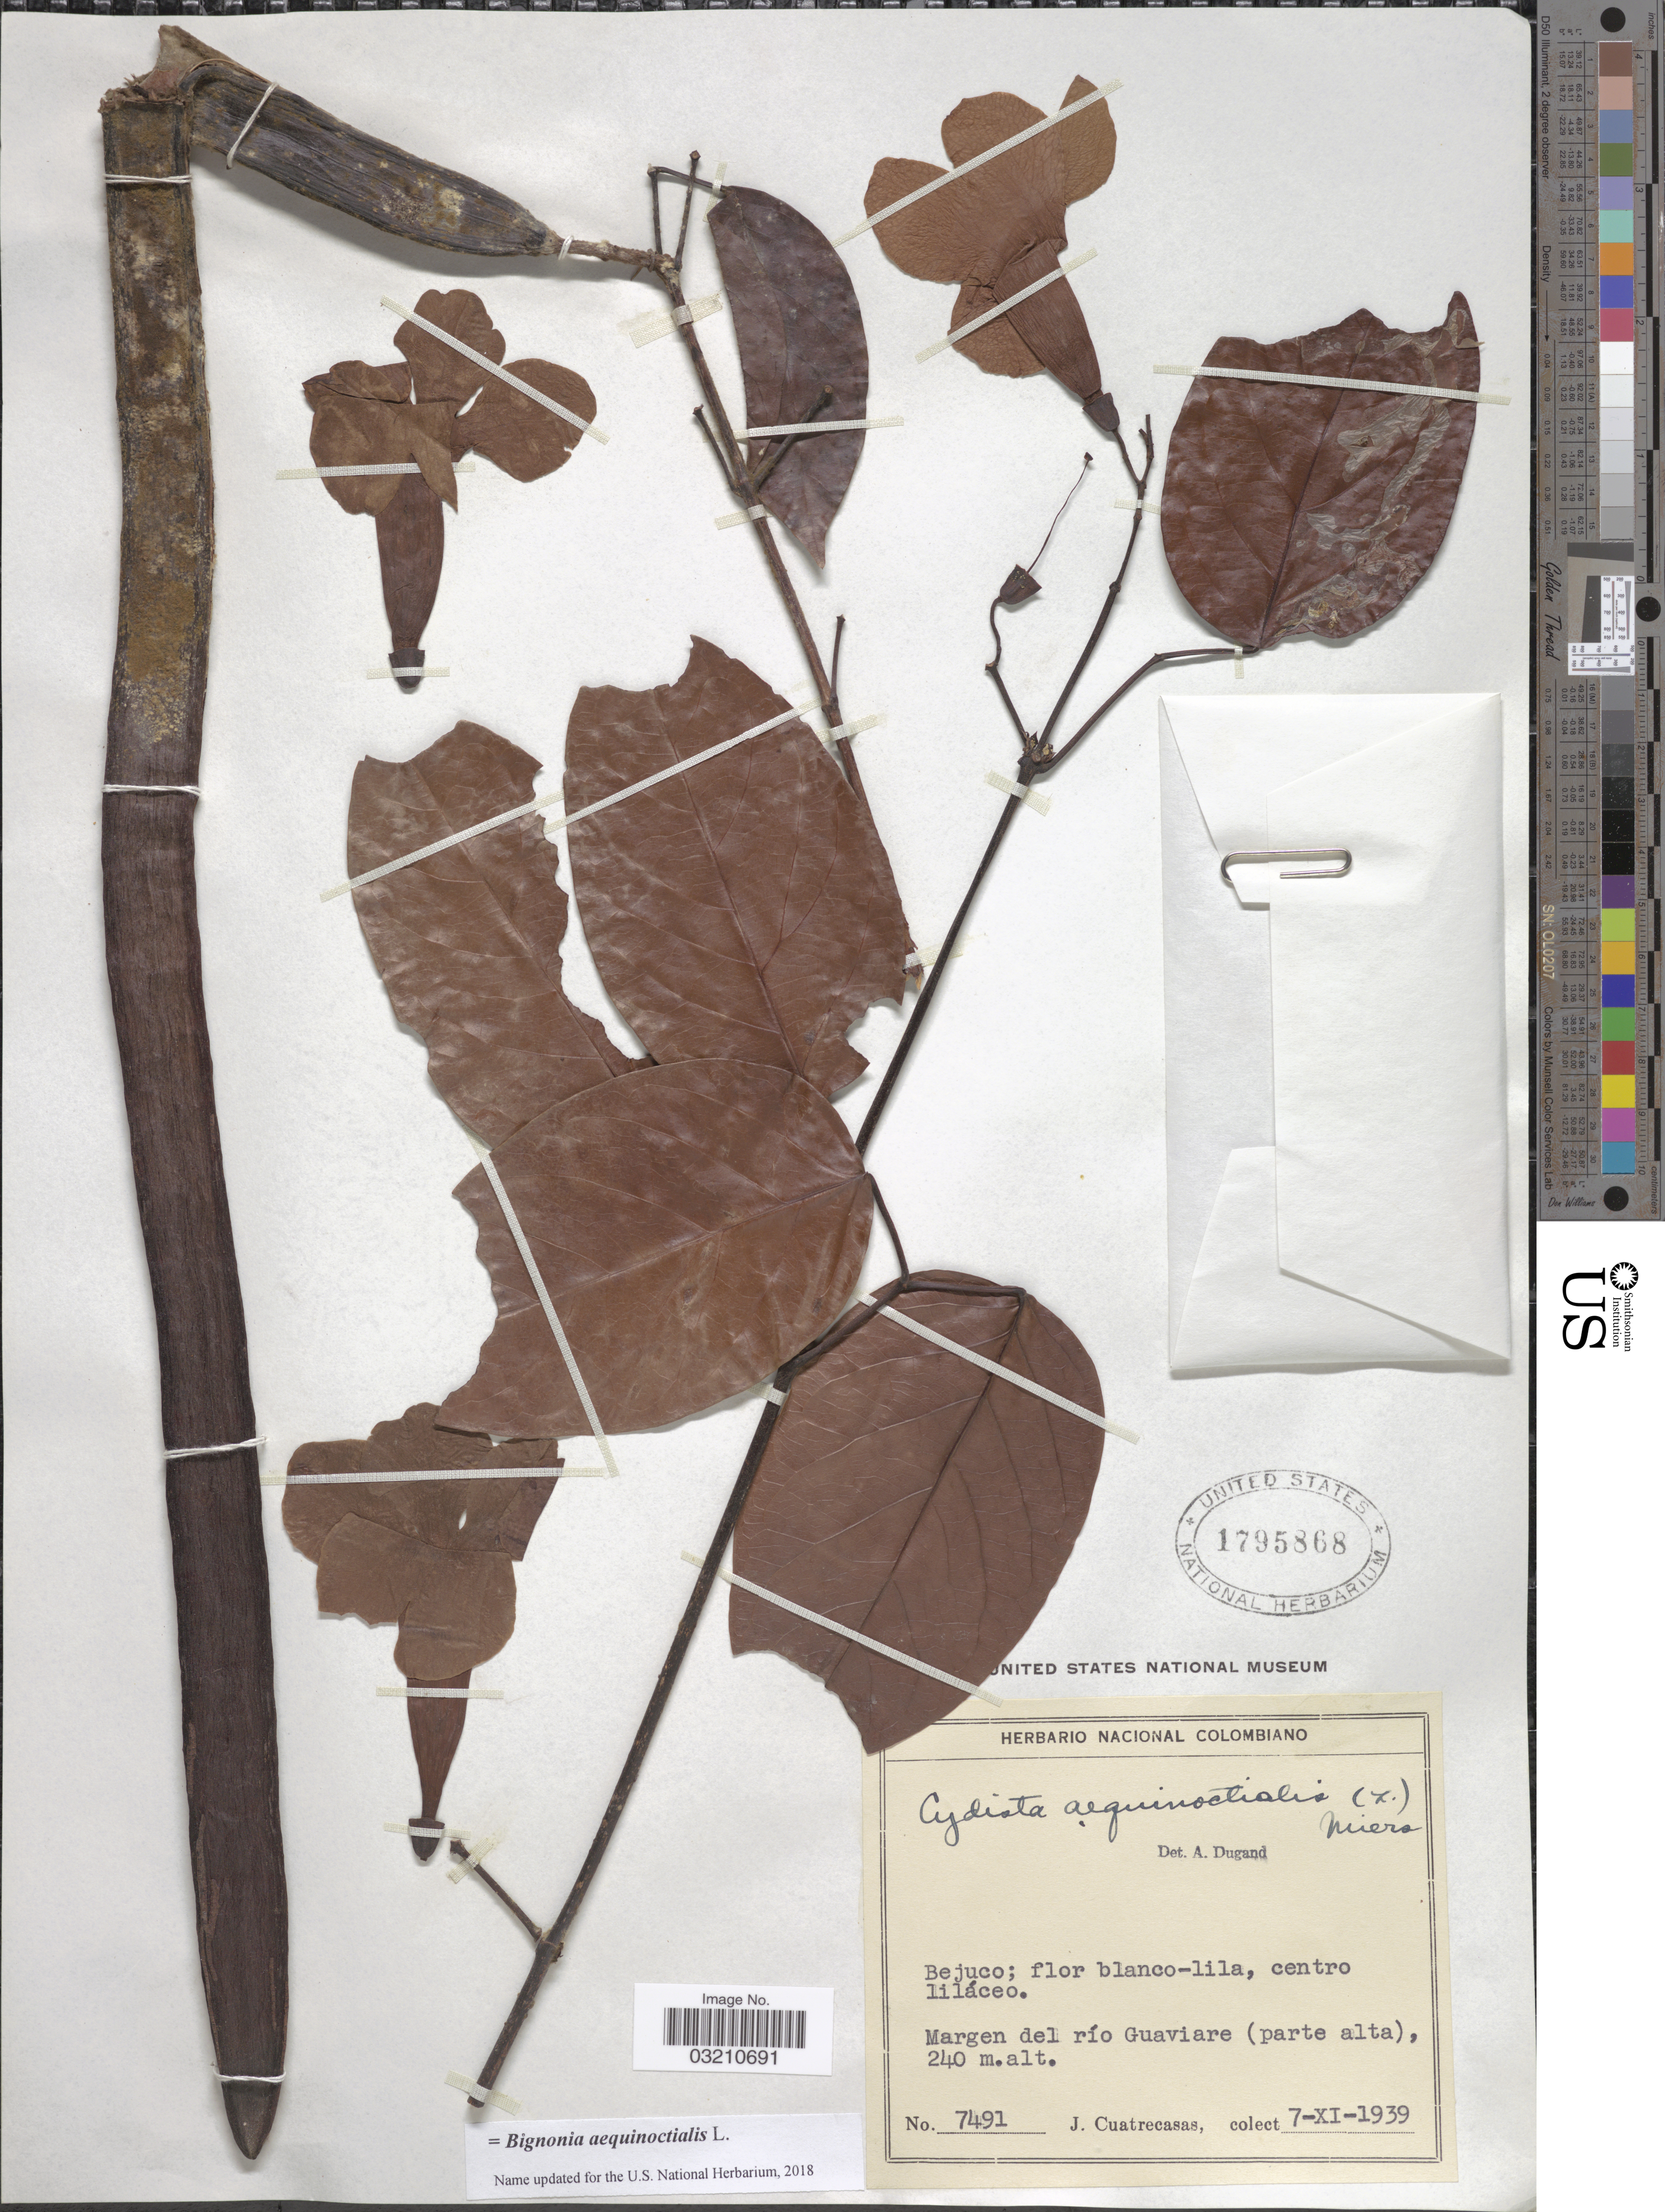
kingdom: Plantae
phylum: Tracheophyta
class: Magnoliopsida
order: Lamiales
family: Bignoniaceae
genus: Bignonia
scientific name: Bignonia aequinoctialis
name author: L.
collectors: J. Cuatrecasas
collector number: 7491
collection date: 1939-11-07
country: Colombia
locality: Margen del río Guaviare (parte alta).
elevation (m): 240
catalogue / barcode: US 1795868